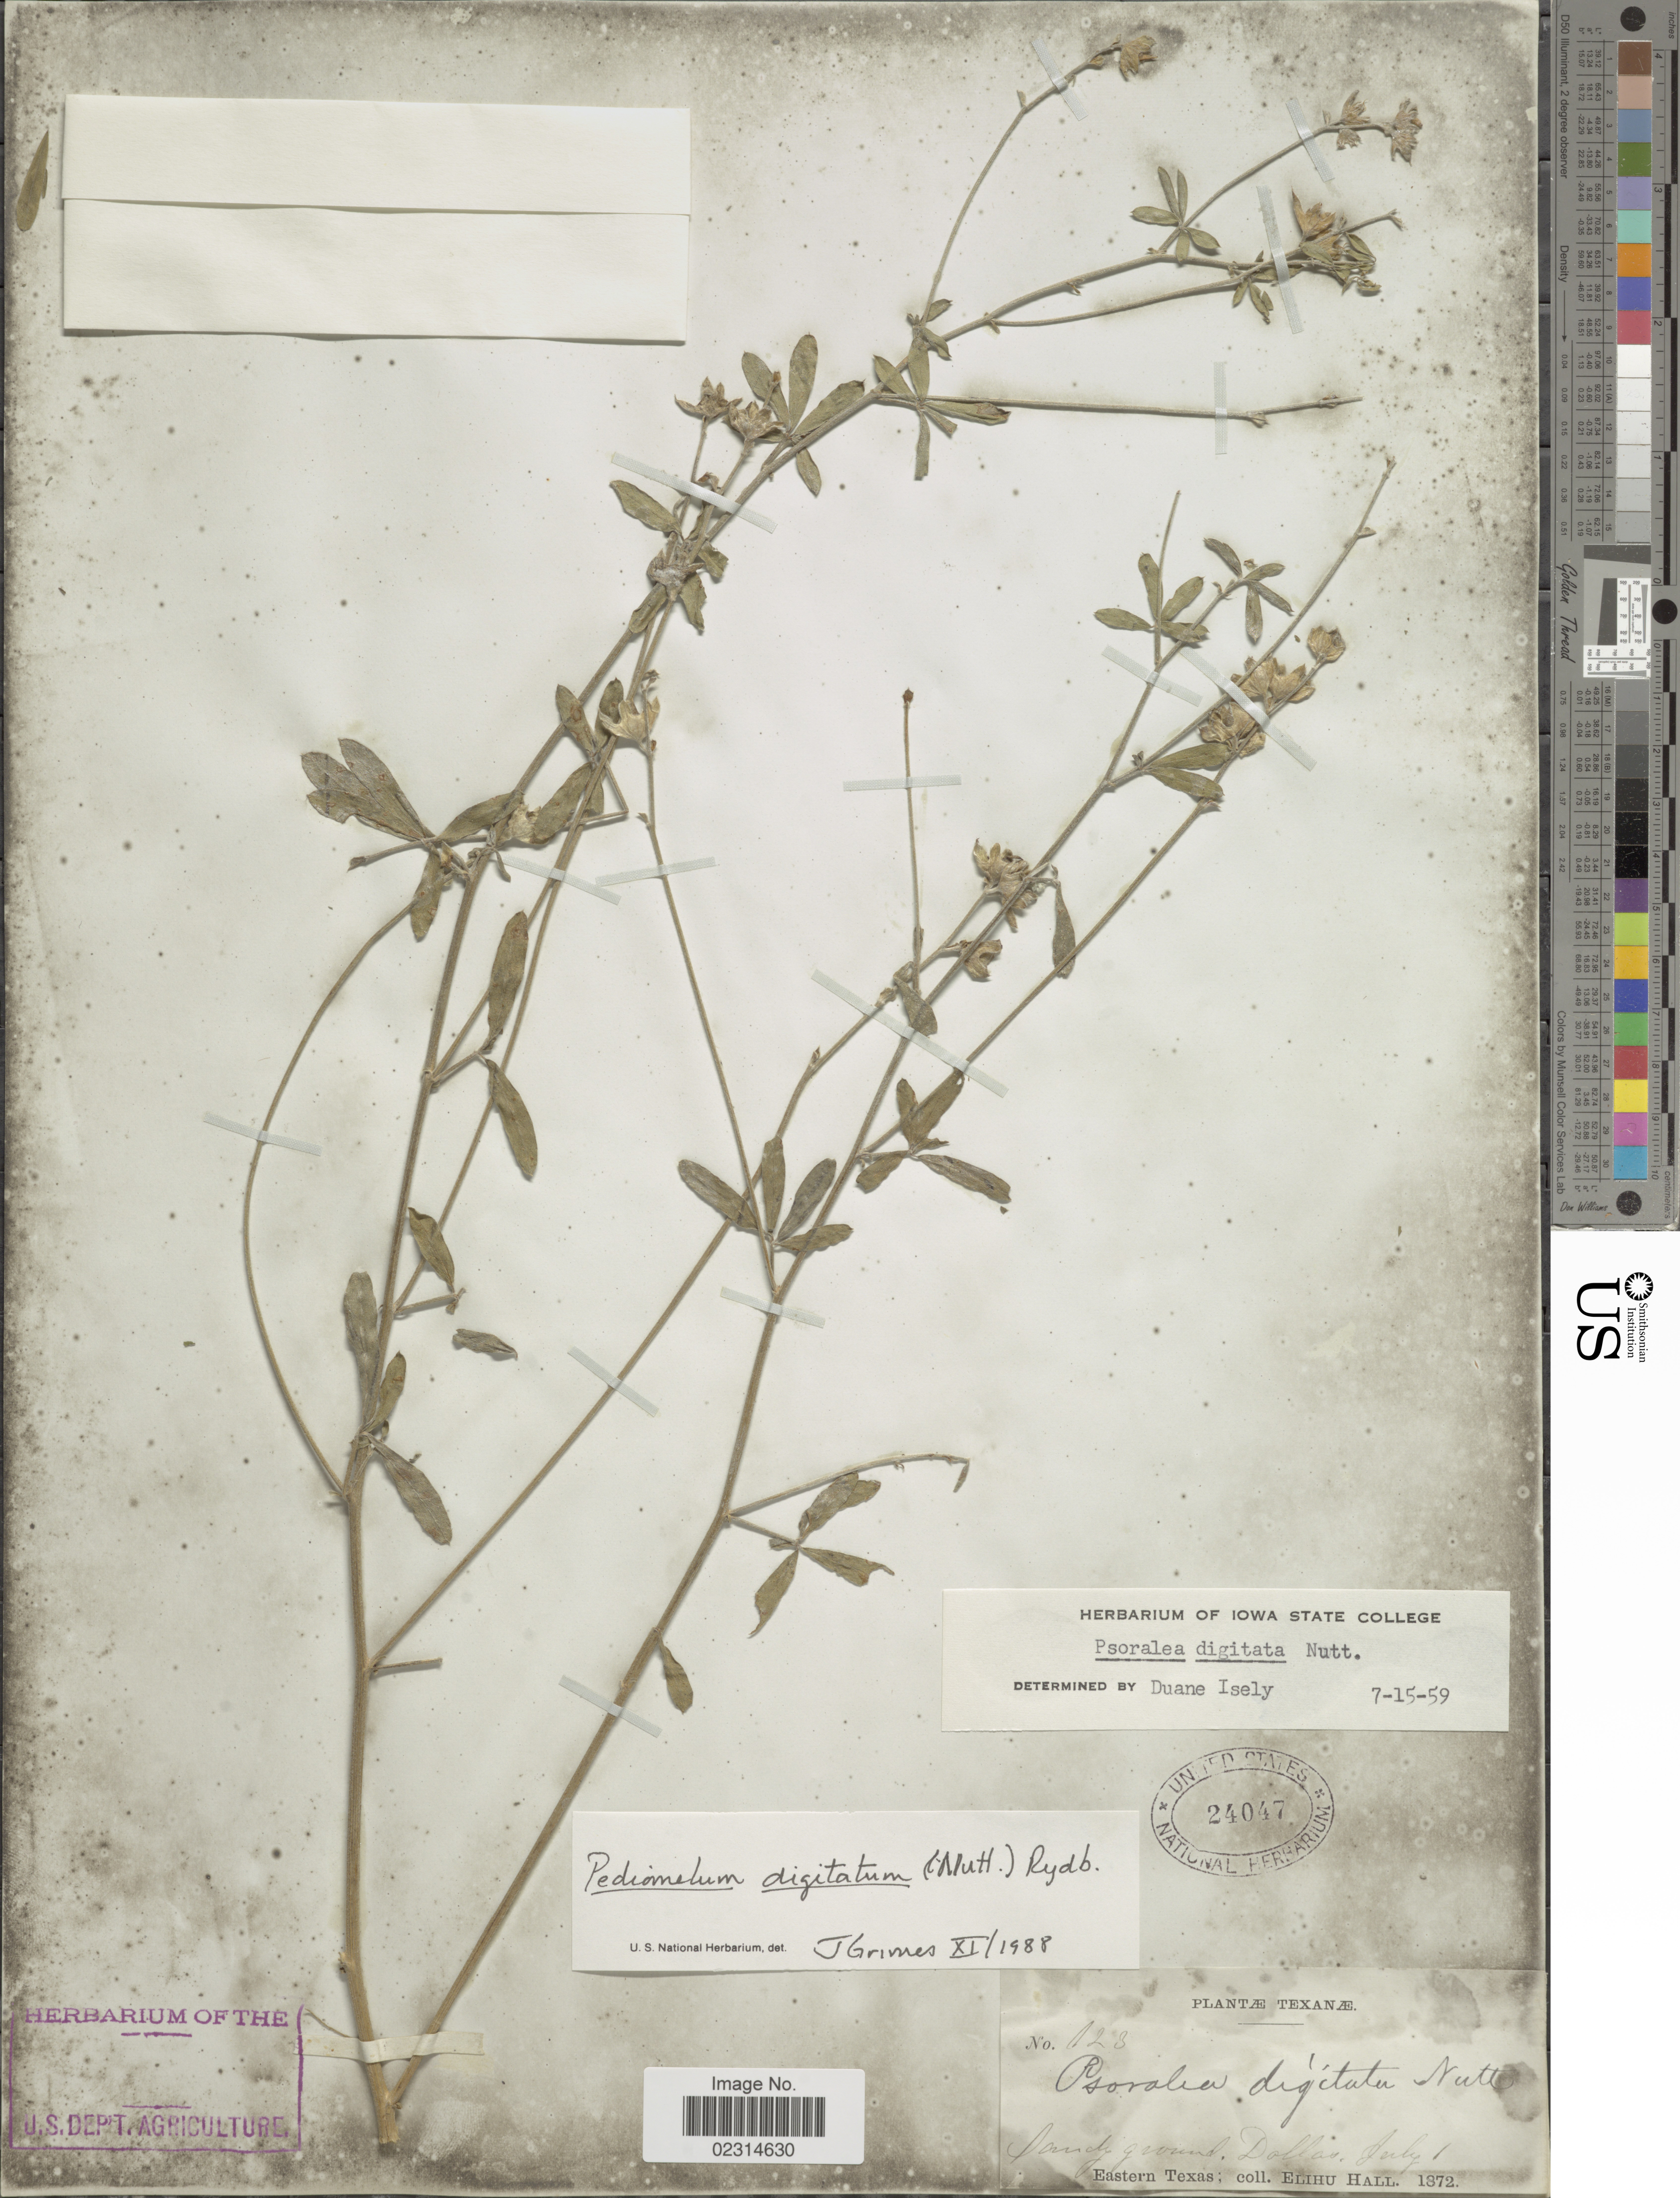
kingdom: Plantae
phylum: Tracheophyta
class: Magnoliopsida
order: Fabales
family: Fabaceae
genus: Pediomelum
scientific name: Pediomelum digitatum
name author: (Nutt. ex Torr. & A. Gray) Isely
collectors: E. Hall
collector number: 123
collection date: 1872-07-01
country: United States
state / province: Texas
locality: Sandy ground, Dallas, Eastern Texas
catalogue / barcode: US 24047